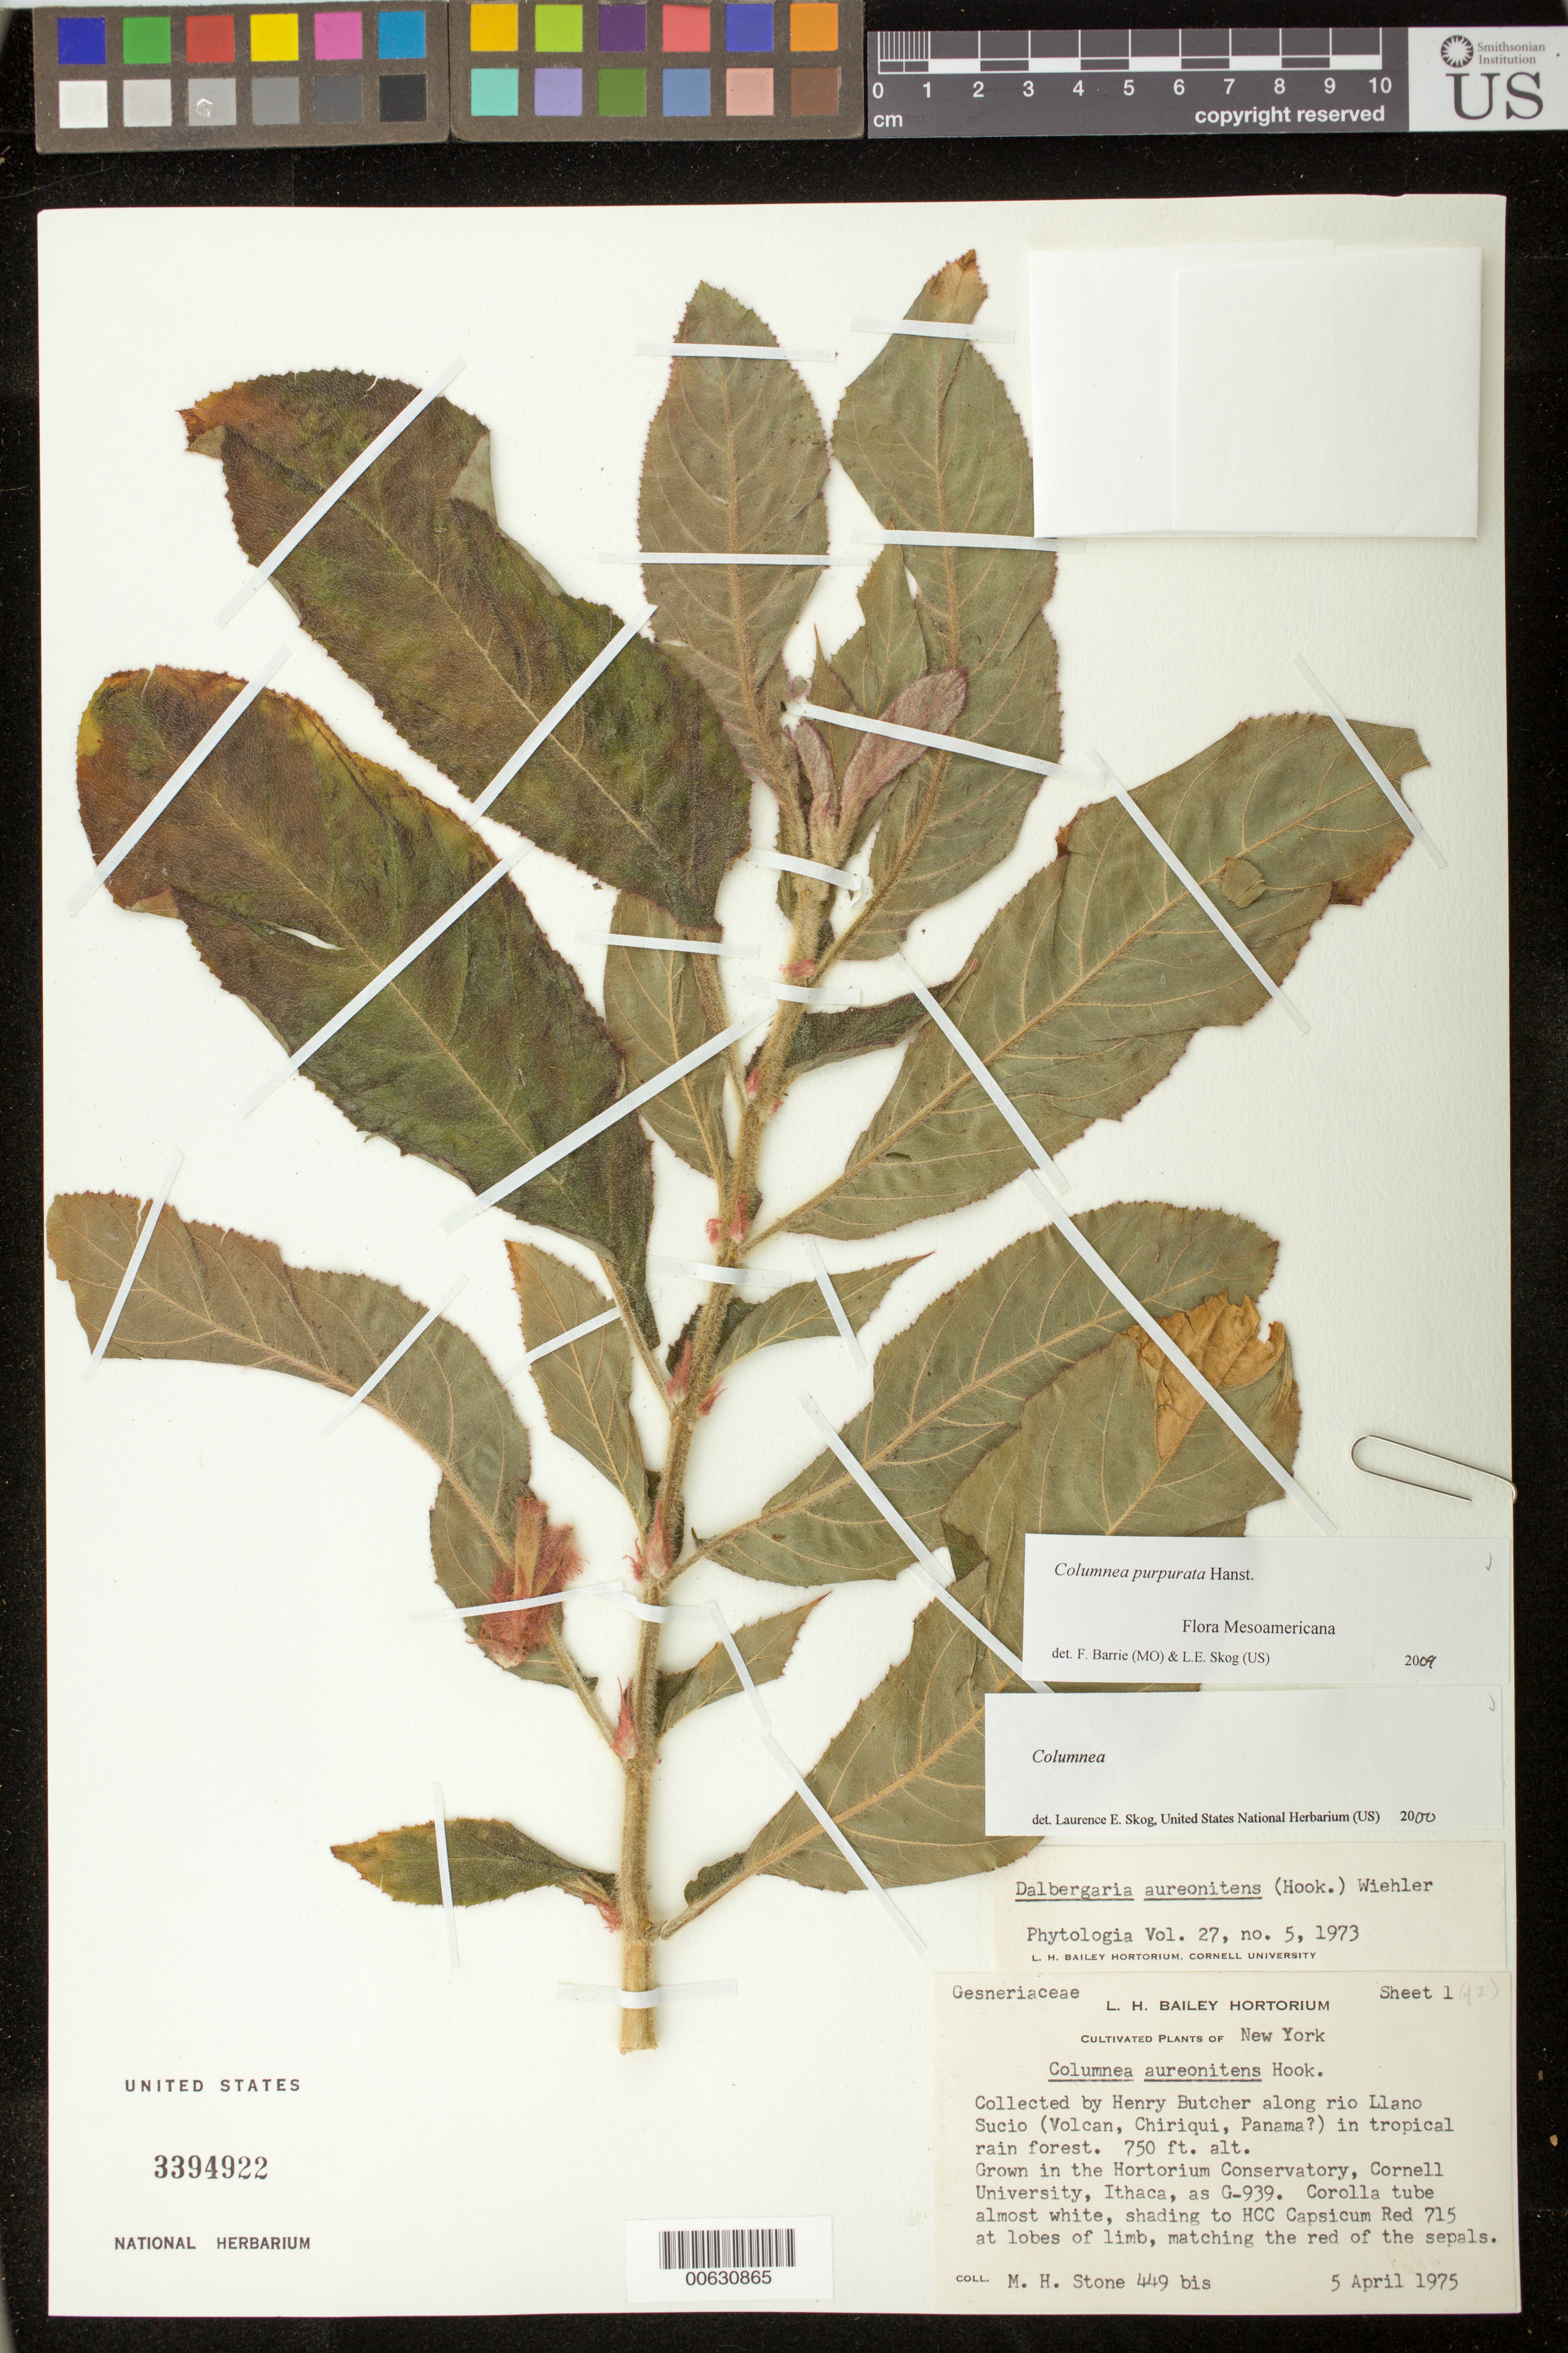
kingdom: Plantae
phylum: Tracheophyta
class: Magnoliopsida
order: Lamiales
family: Gesneriaceae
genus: Columnea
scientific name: Columnea purpurata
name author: Hanst.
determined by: Barrie, F. R.; Skog, Laurence E.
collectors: M. Stone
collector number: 449 bis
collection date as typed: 05 Apr 1975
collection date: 1975-04-05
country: Panama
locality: Grown in the Hortorium Conservatory, Cornell University, Ithaca.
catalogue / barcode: US 3394922